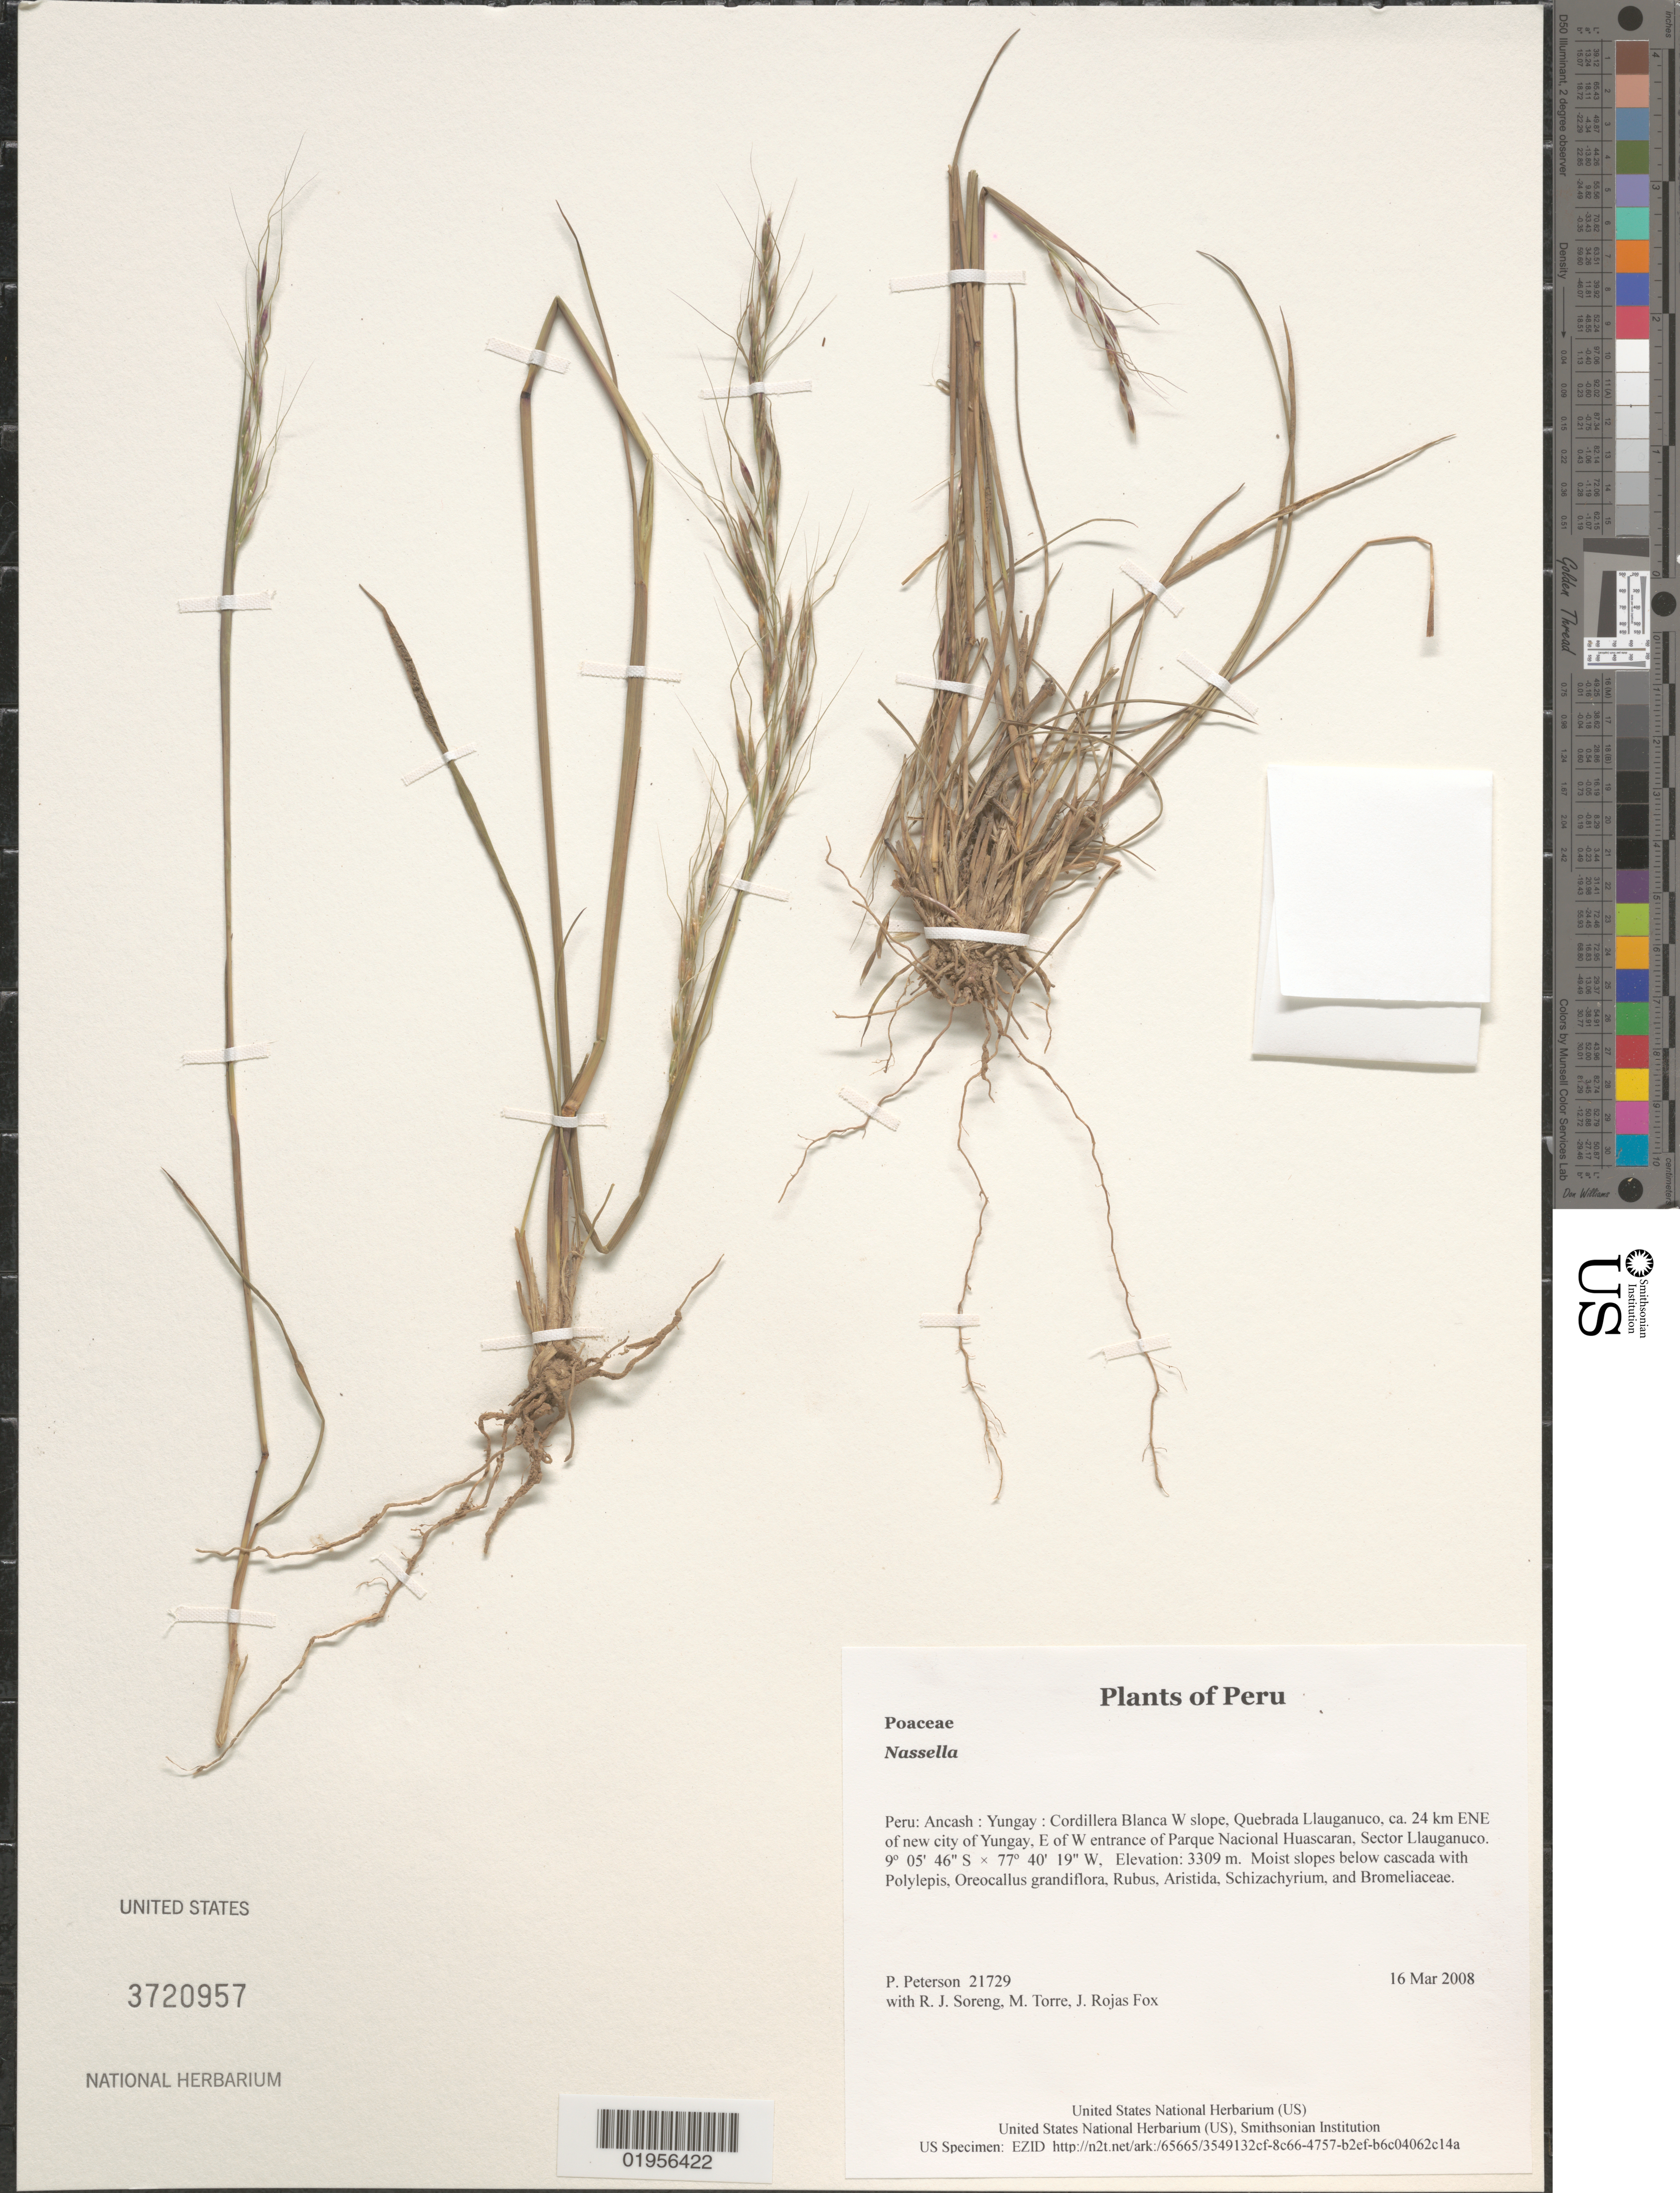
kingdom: Plantae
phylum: Tracheophyta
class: Liliopsida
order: Poales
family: Poaceae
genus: Nassella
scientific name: Nassella sp.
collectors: P. M. Peterson, R. J. Soreng, M. Torre & J. Rojas Fox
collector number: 21729-a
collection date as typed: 16 Mar 2008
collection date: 2008-03-16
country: Peru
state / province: Ancash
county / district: Yungay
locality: Cordillera Blanca W slope, Quebrada Llauganuco, ca. 24 km ENE of new city of Yungay, E of W entrance of Parque Nacional Huascaran, Sector Llauganuco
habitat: Moist slopes below cascada with Polylepis, Oreocallus grandiflora, Rubus, Aristida, Schizachyrium, and Bromeliaceae.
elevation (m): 3309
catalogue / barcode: US 3720957